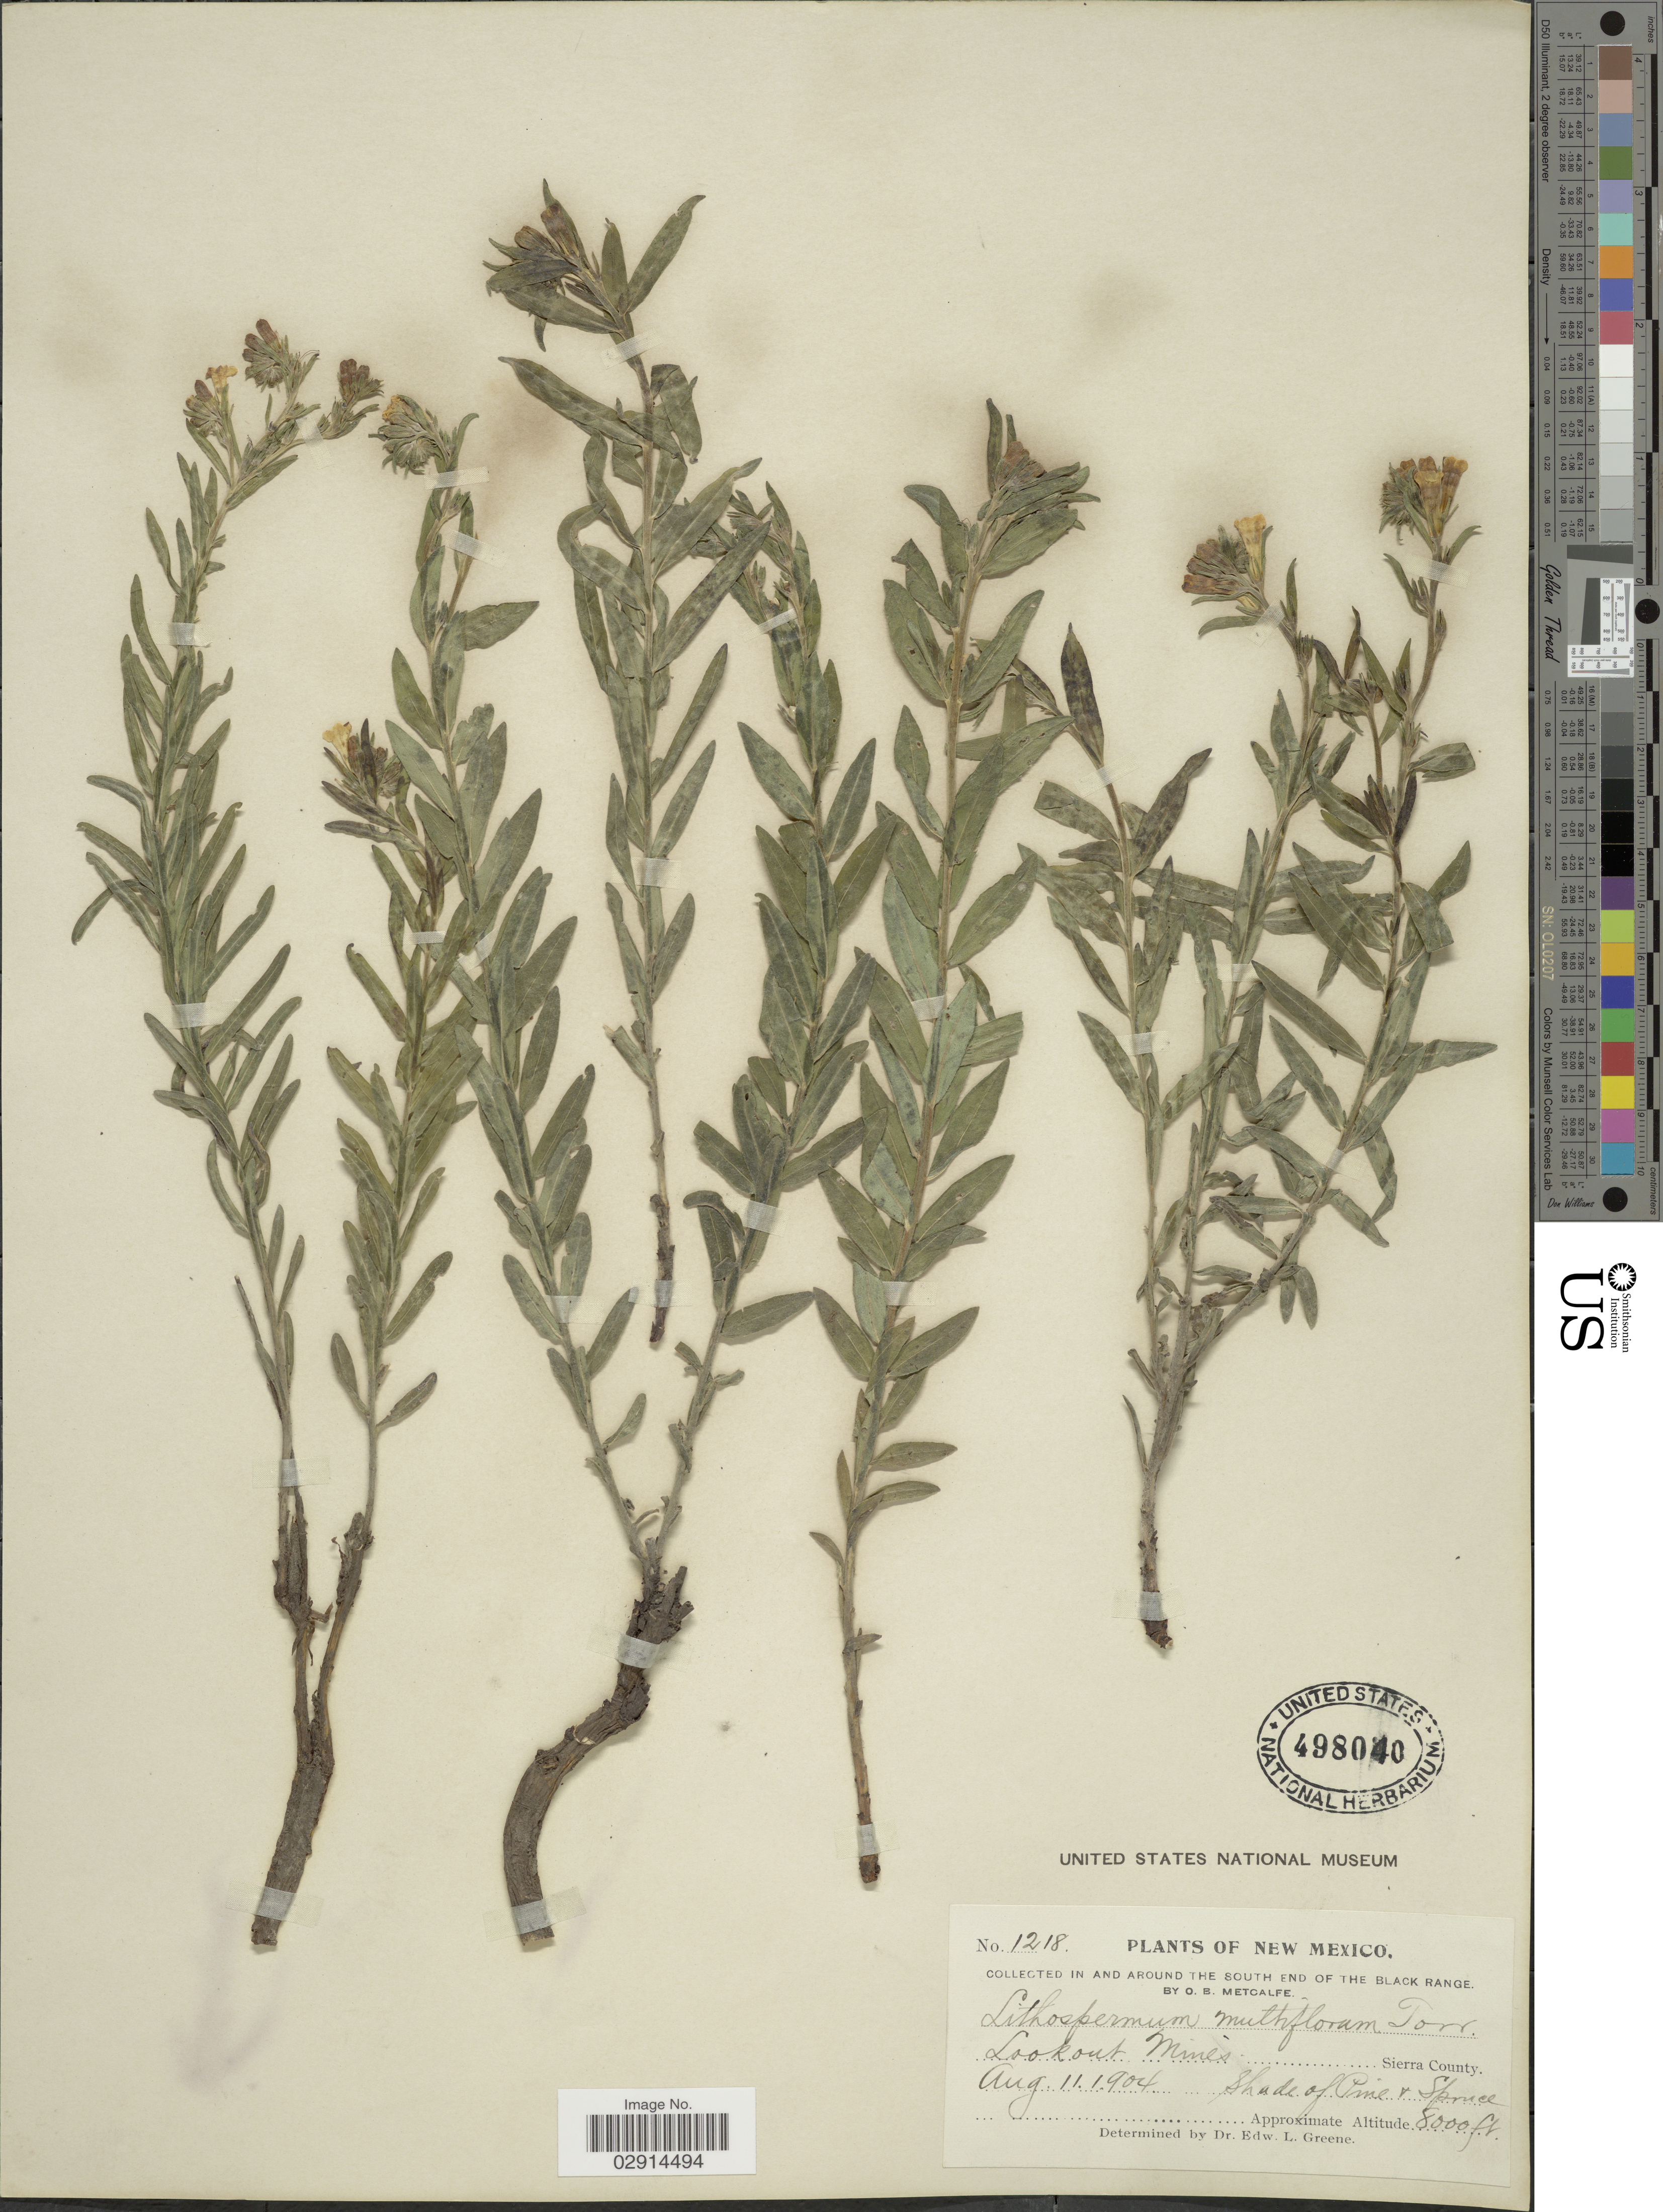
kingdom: Plantae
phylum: Tracheophyta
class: Magnoliopsida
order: Boraginales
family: Boraginaceae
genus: Lithospermum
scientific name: Lithospermum multiflorum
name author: Torr. ex A. Gray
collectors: O. B. Metcalfe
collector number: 1218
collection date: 1904-08-11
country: United States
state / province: New Mexico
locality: In and around the South End of the Black Range. Lookout Mines. Sierra County. Shade of Pine & Spruce.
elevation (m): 2438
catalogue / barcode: US 498040